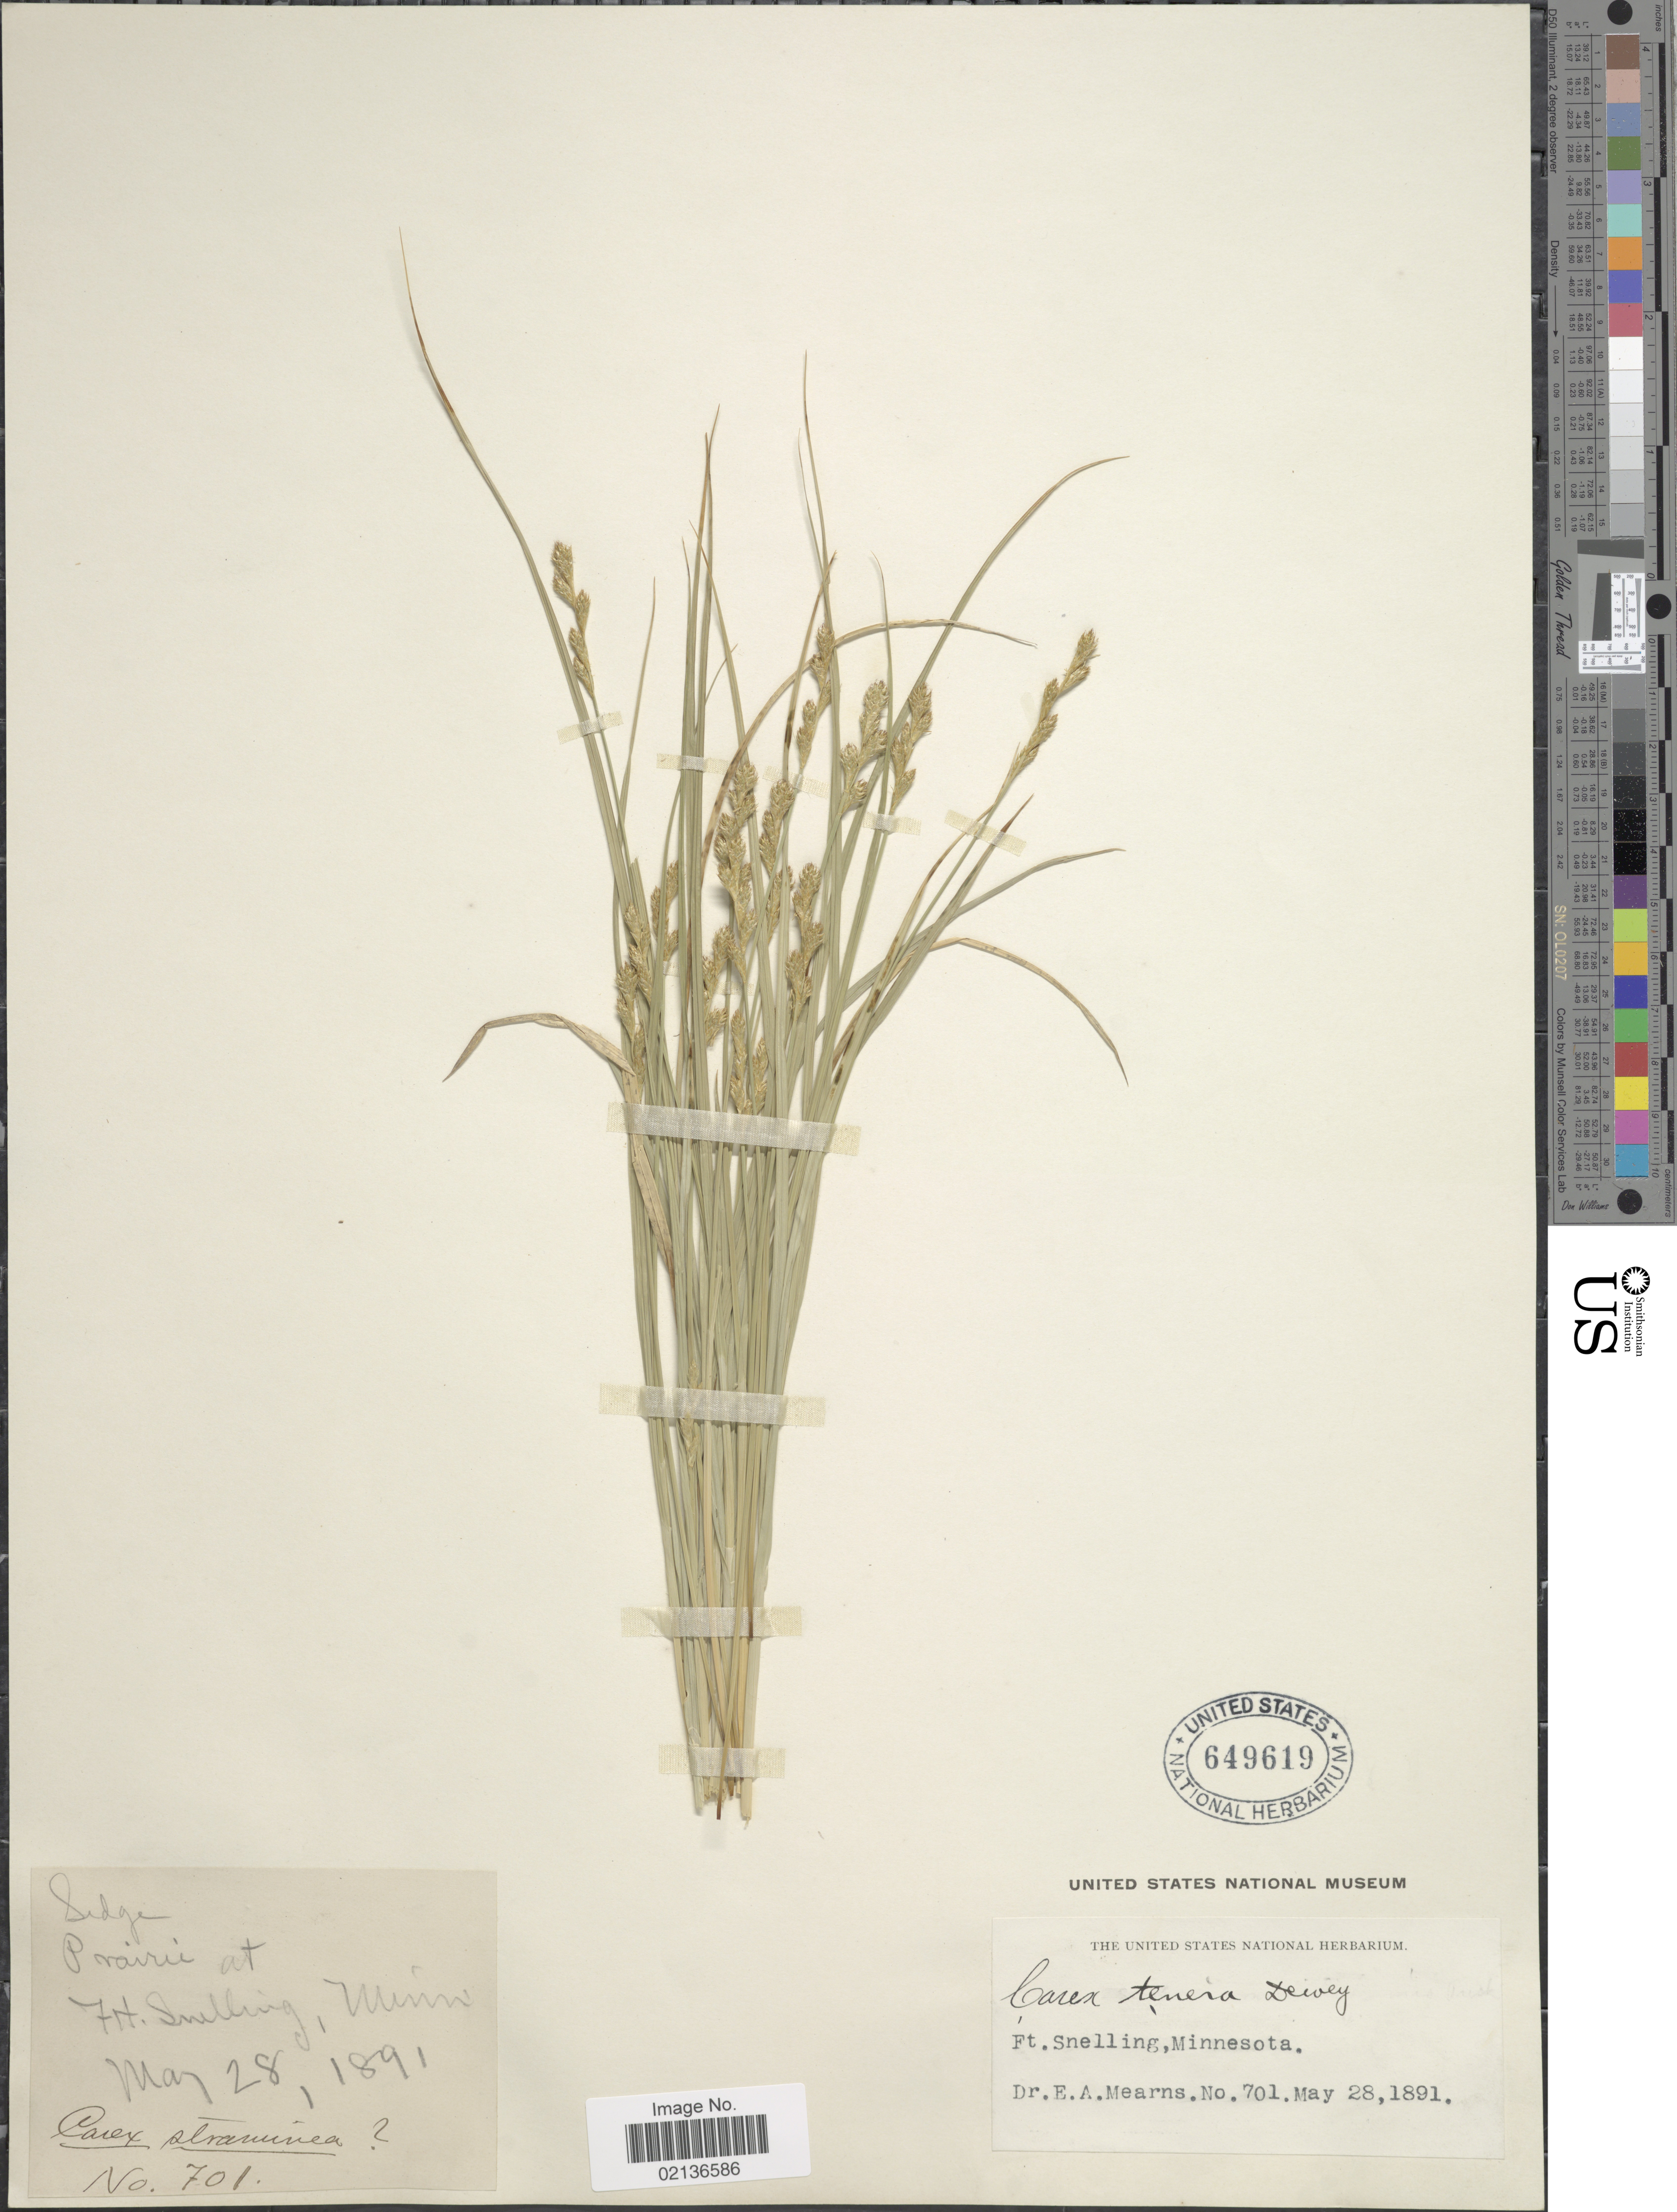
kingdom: Plantae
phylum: Tracheophyta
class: Liliopsida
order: Poales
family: Cyperaceae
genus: Carex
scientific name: Carex tenera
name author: Dewey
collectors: E. A. Mearns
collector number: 701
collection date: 1891-05-28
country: United States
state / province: Minnesota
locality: Ft. Snelling, Minnesota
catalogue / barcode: US 649619